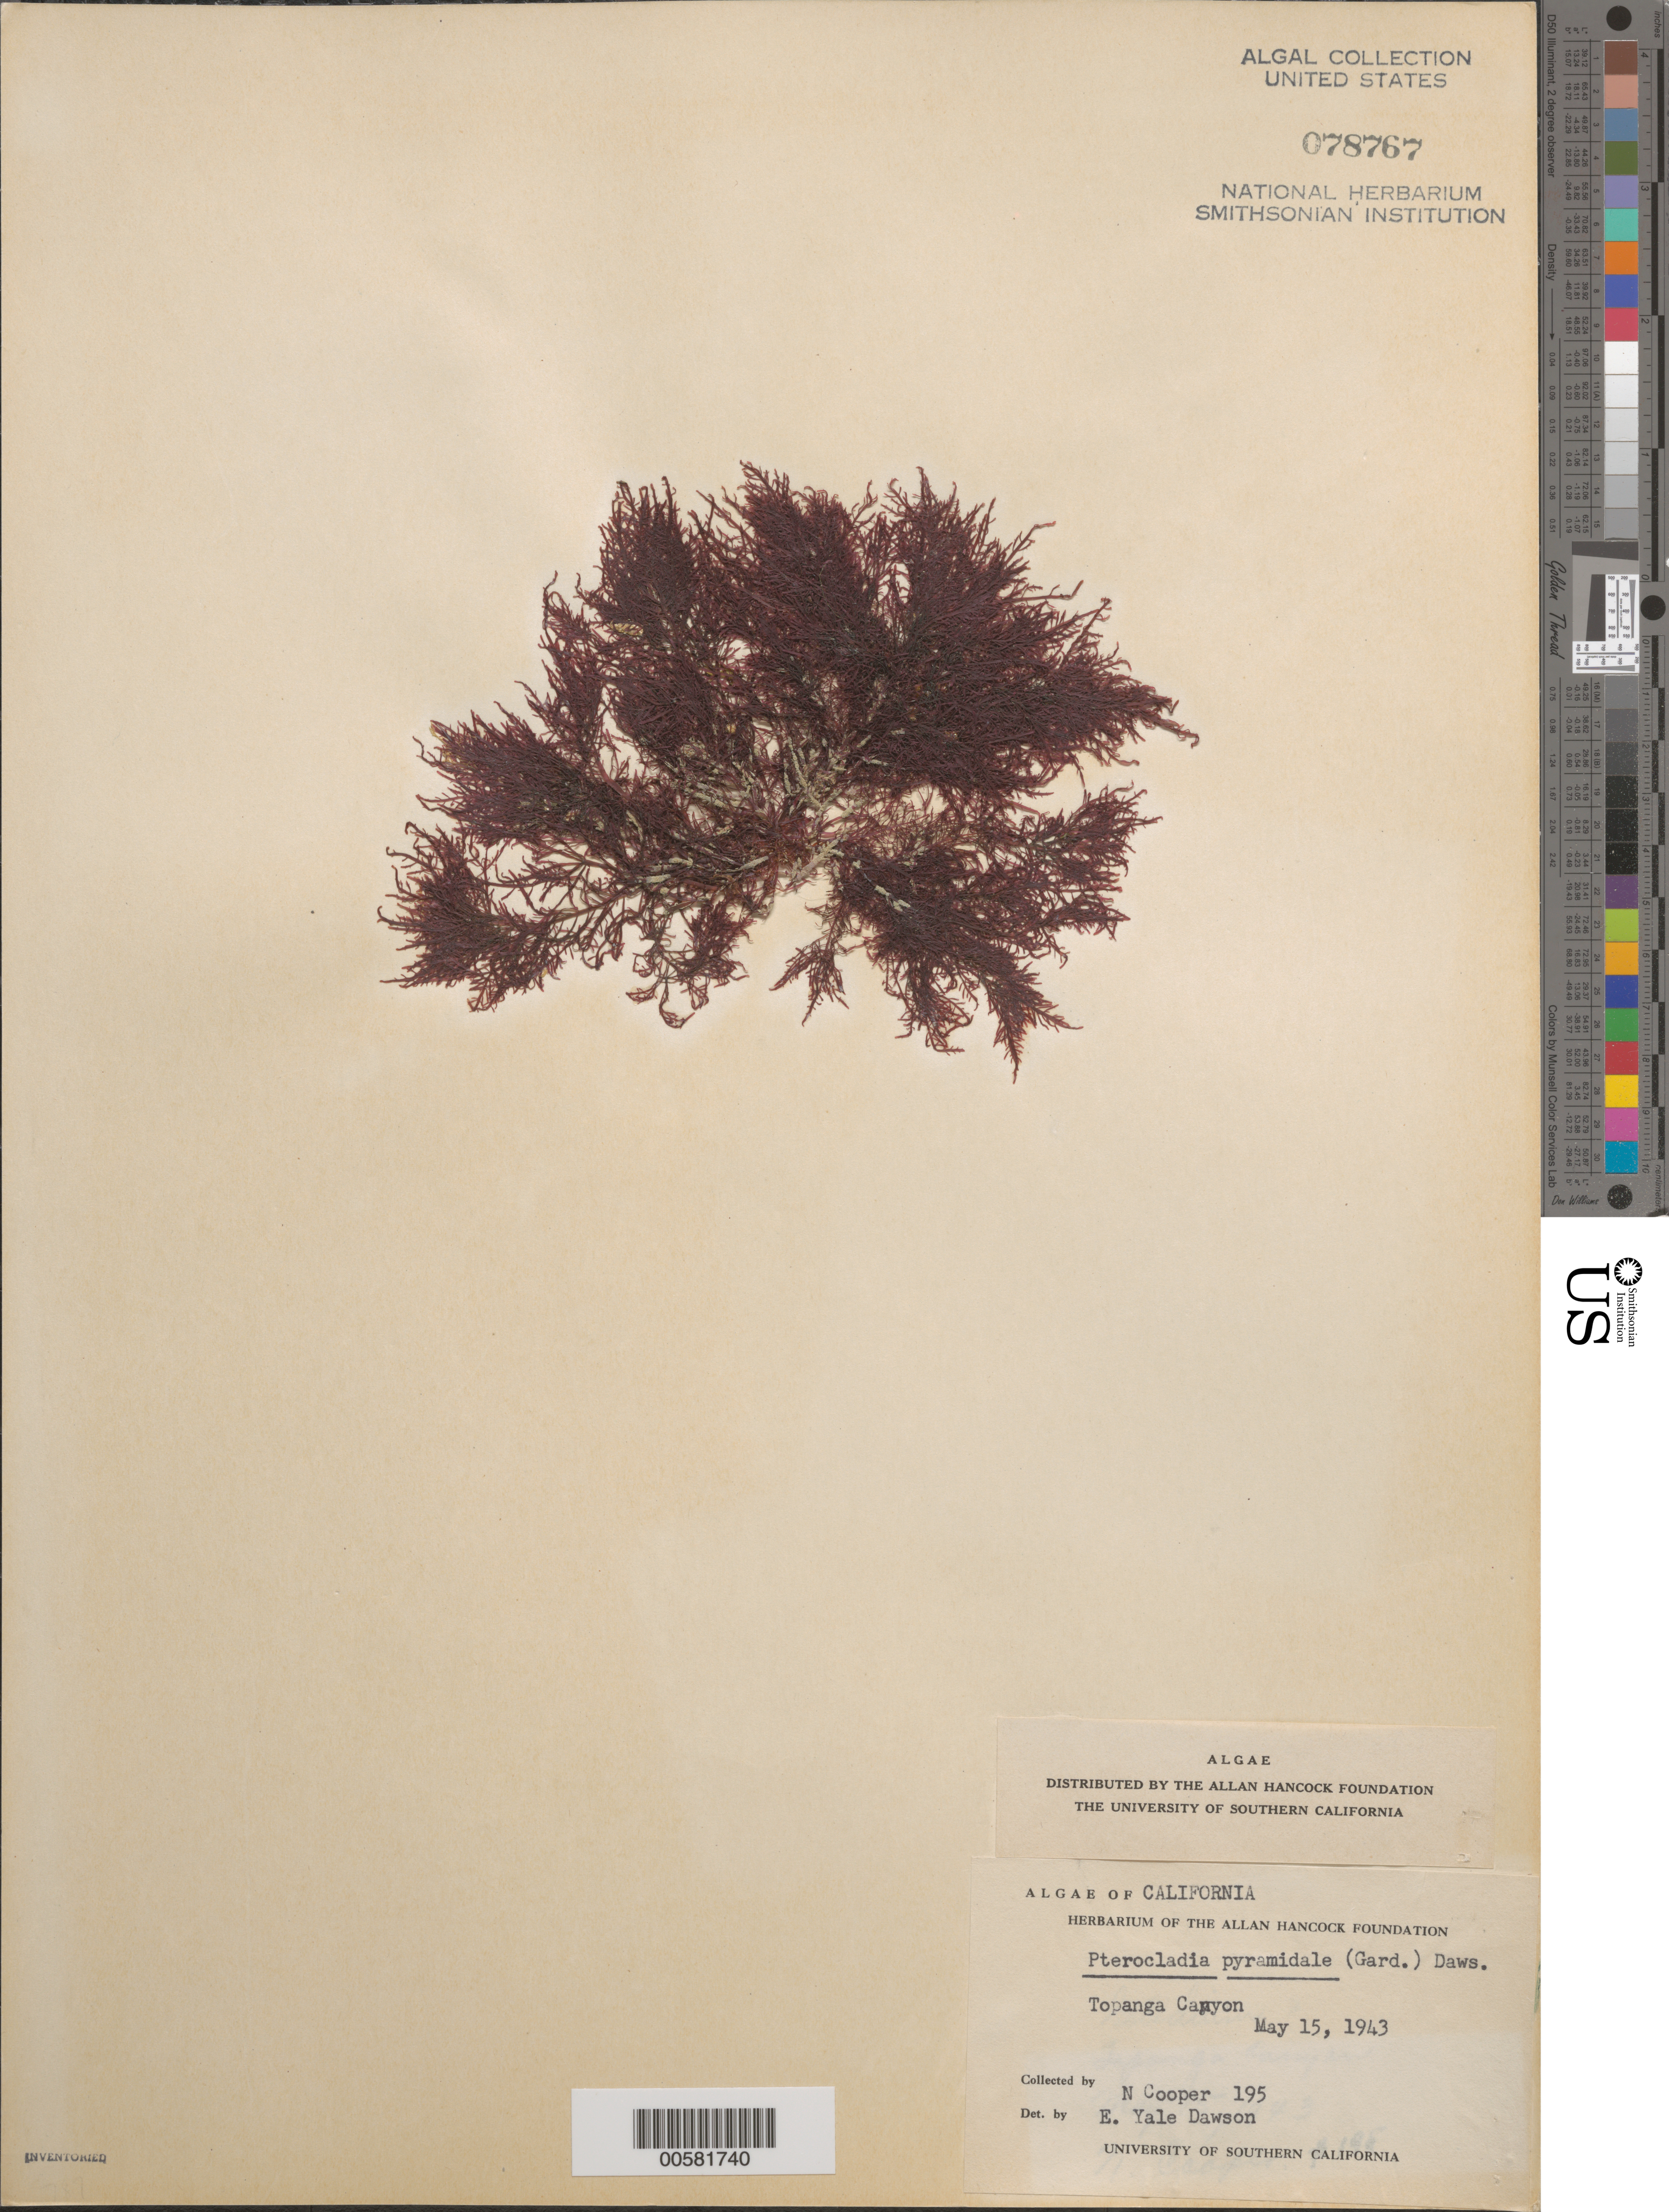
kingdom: Plantae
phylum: Rhodophyta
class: Florideophyceae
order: Gelidiales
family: Pterocladiaceae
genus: Pterocladiella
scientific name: Pterocladiella capillacea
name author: (S.G. Gmel.) Santelices & Hommers.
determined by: Algae name updating Project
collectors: N. Cooper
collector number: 195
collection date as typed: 15 May 1943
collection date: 1943-05-15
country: United States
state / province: California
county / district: Los Angeles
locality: Topango Canyon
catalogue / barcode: US 78767